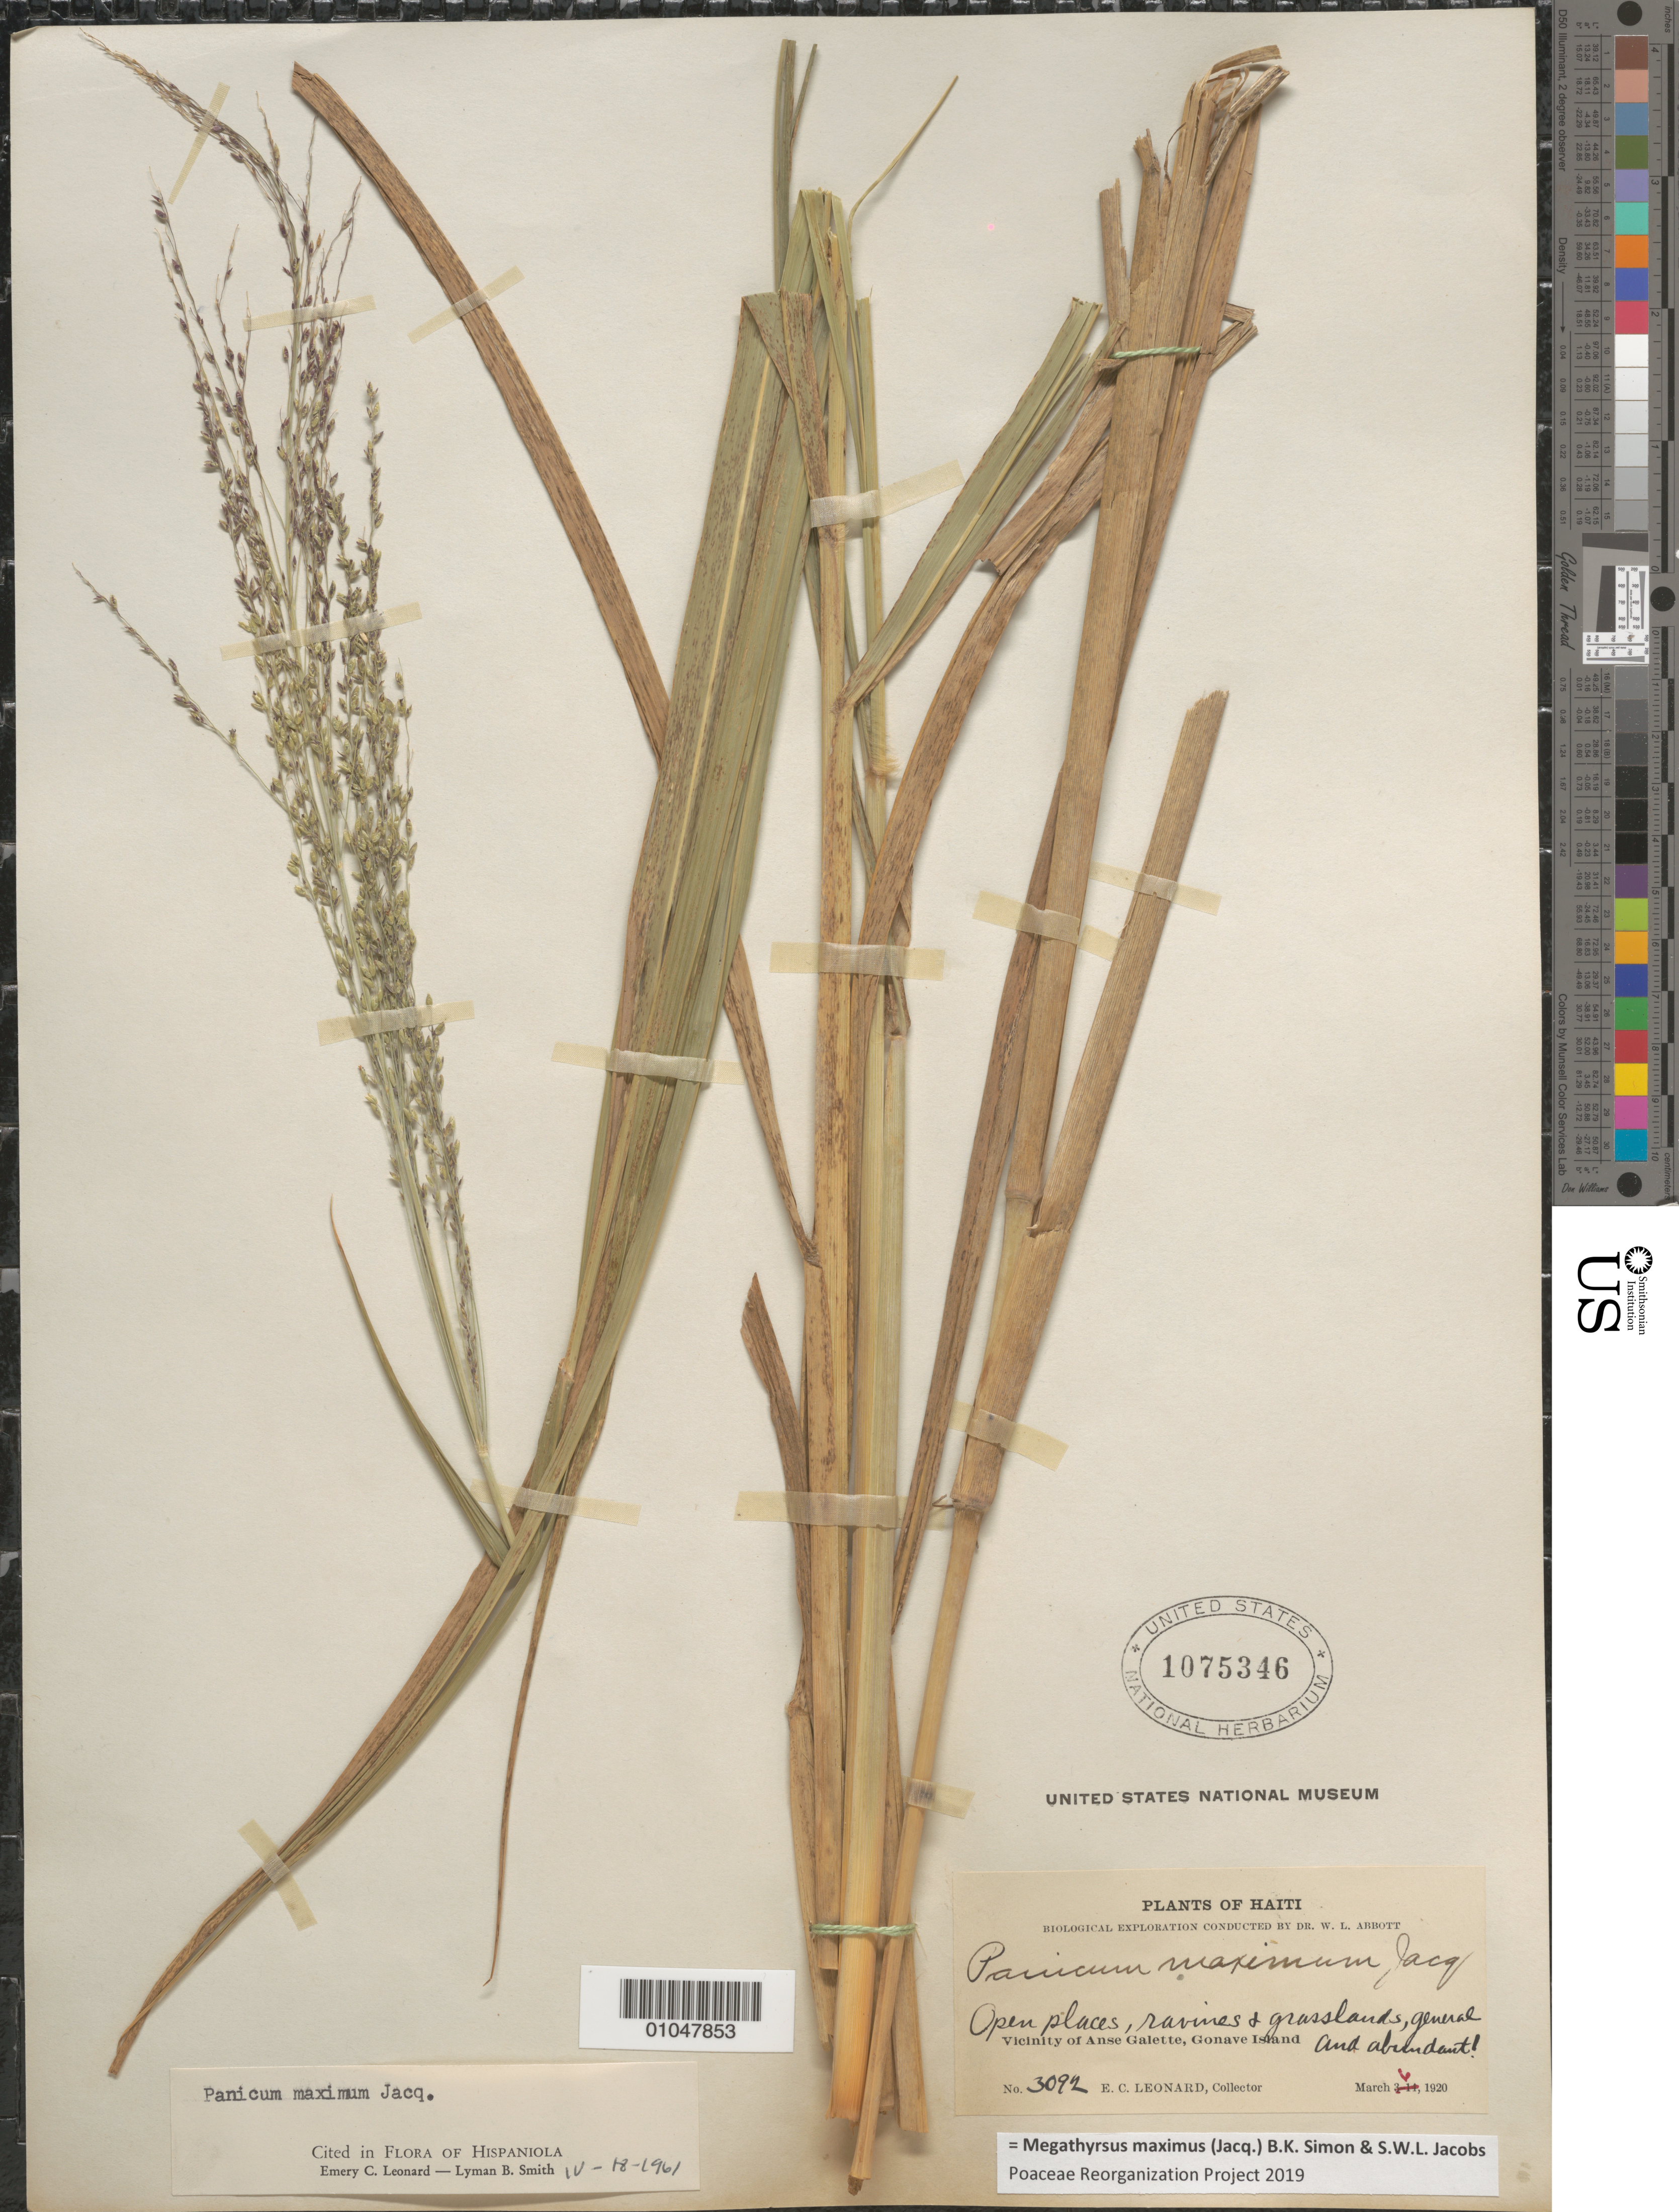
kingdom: Plantae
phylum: Tracheophyta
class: Liliopsida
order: Poales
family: Poaceae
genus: Panicum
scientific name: Panicum maximum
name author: Jacq.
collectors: E. C. Leonard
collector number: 3094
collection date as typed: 06 Mar 1920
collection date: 1920-03-06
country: Haiti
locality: Vic of Anse Galette, Gonave Island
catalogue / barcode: US 1075346